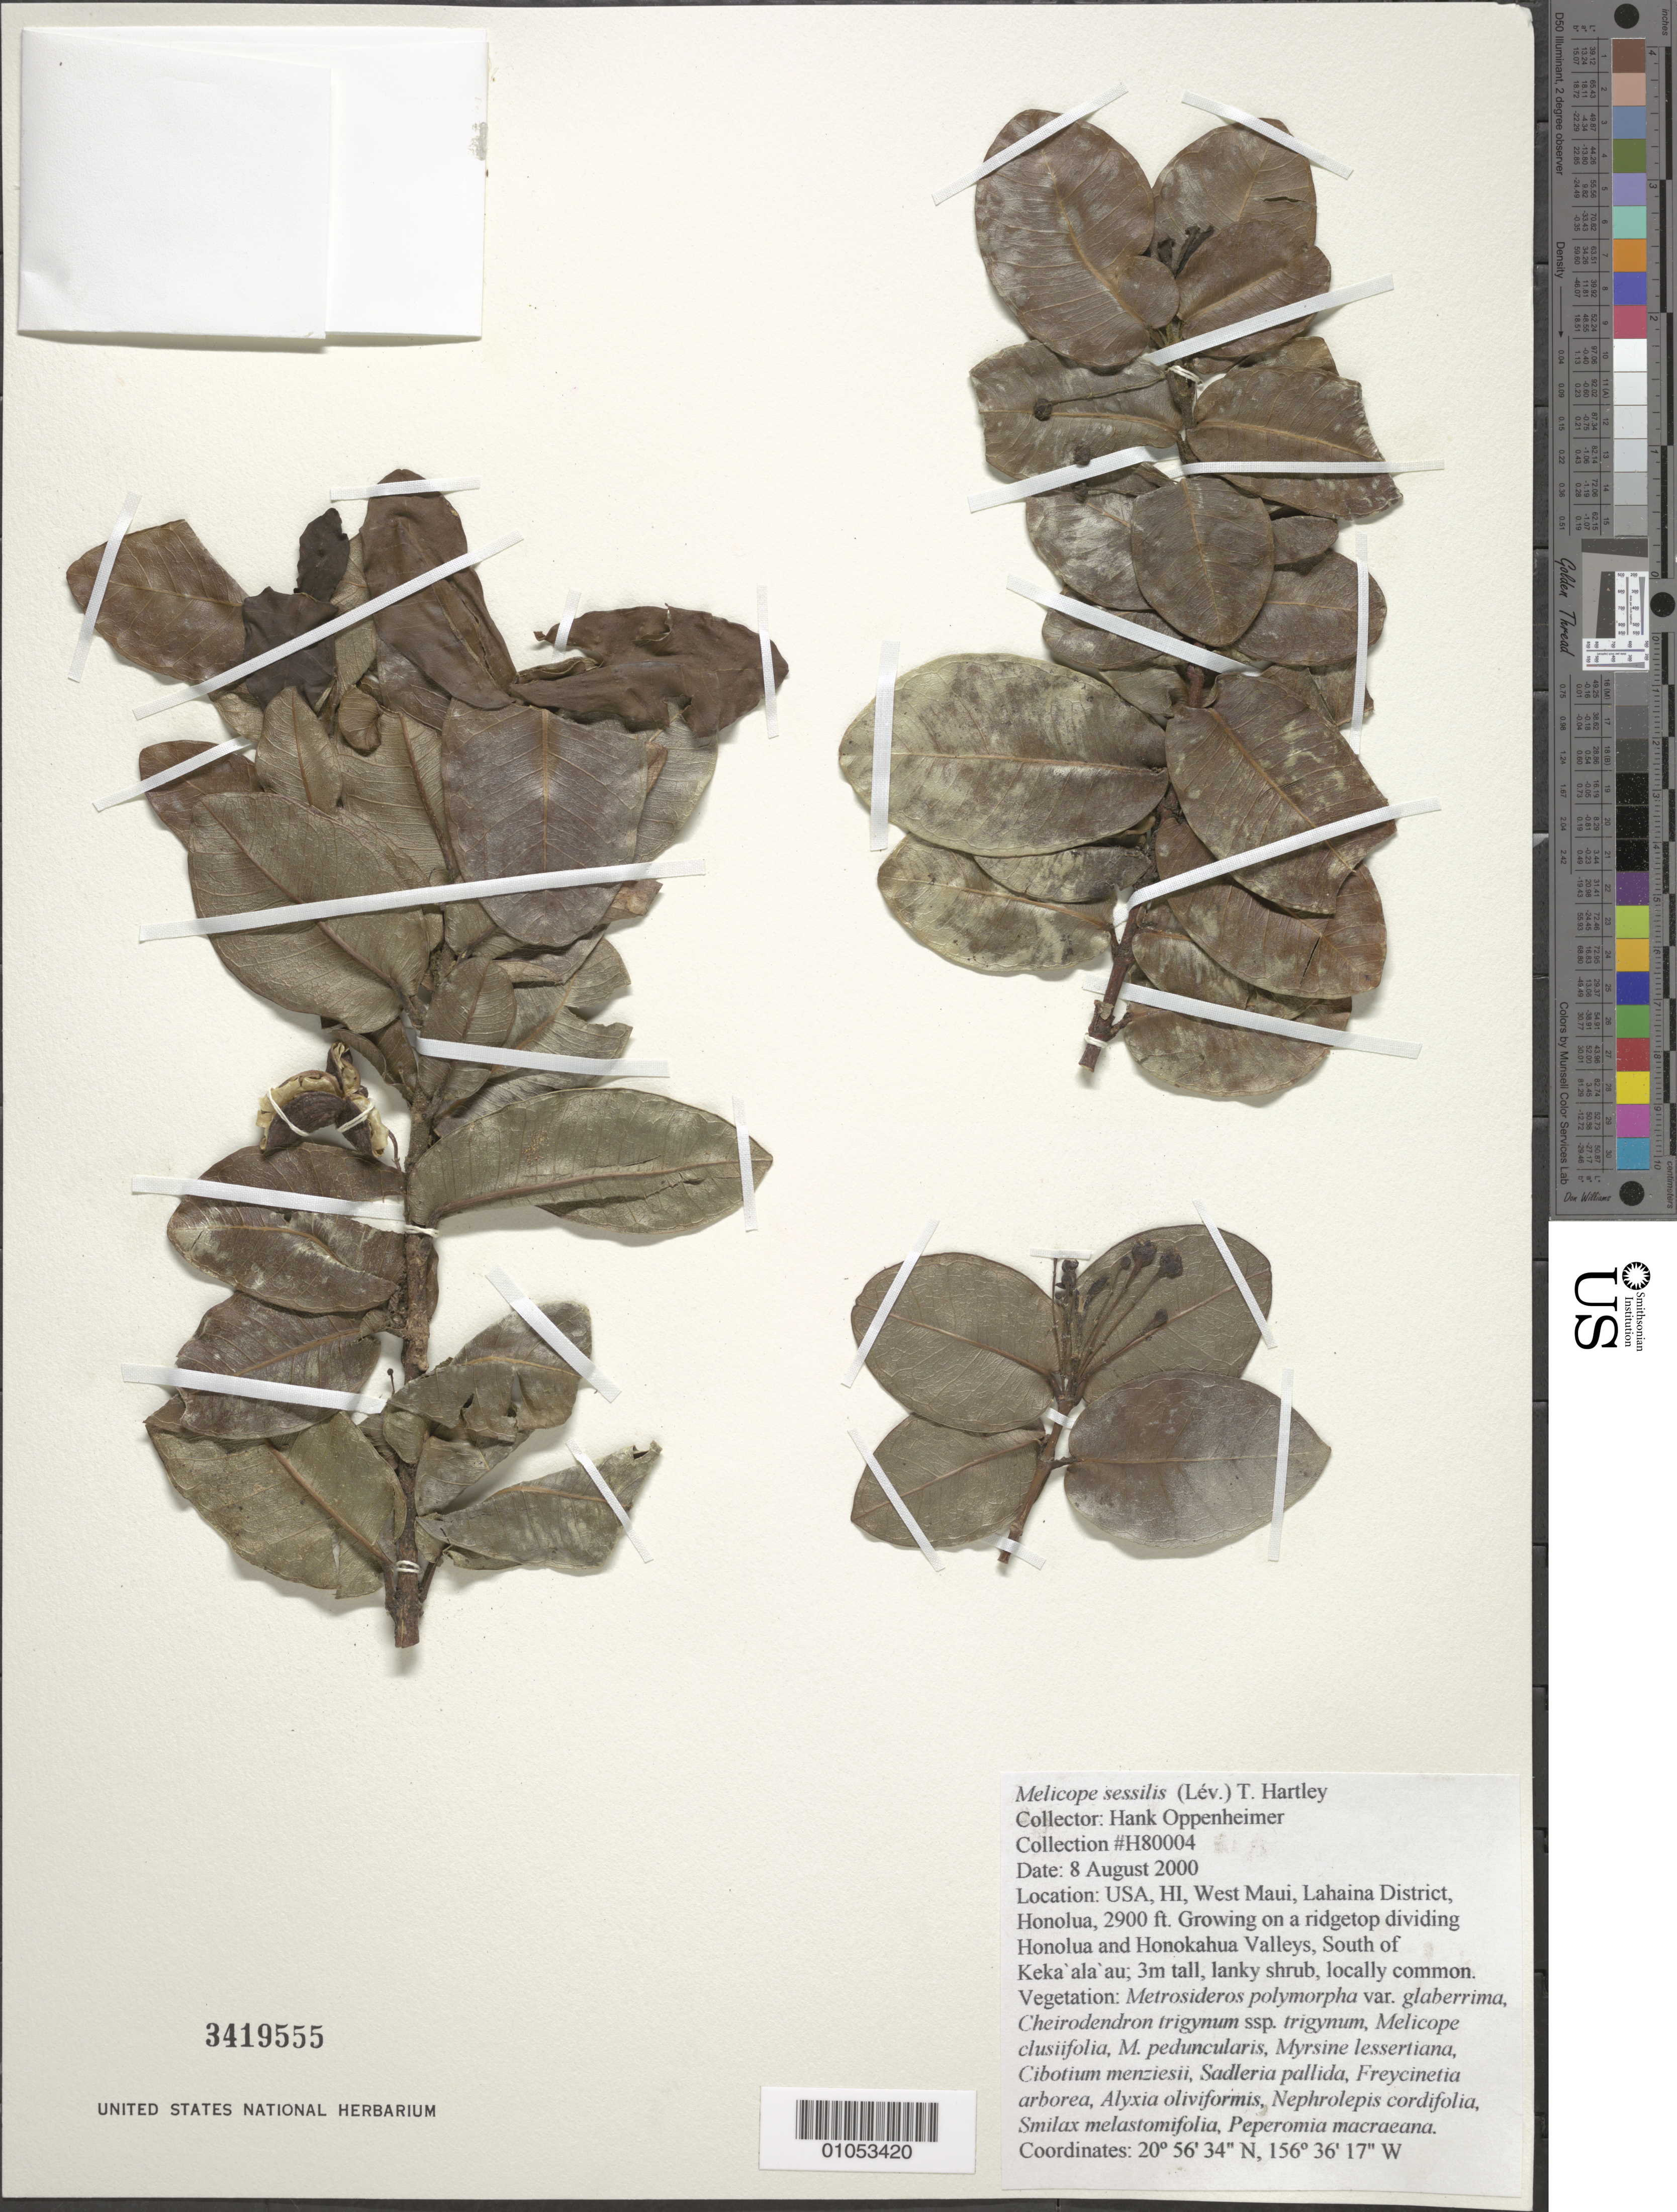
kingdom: Plantae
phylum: Tracheophyta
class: Magnoliopsida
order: Sapindales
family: Rutaceae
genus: Melicope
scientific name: Melicope sessilis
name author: (H. Lév.) T.G. Hartley & B.C. Stone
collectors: H. L. Oppenheimer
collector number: H80004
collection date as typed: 8 Aug 2001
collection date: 2001-08-08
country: United States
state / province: Hawaii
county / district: Maui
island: Maui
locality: West Maui, Lahaina District, Honolua, growing on a ridgetop dividing Honolua and Honokahua Valleys, south of Keka'ala'au.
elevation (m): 884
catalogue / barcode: US 3419555